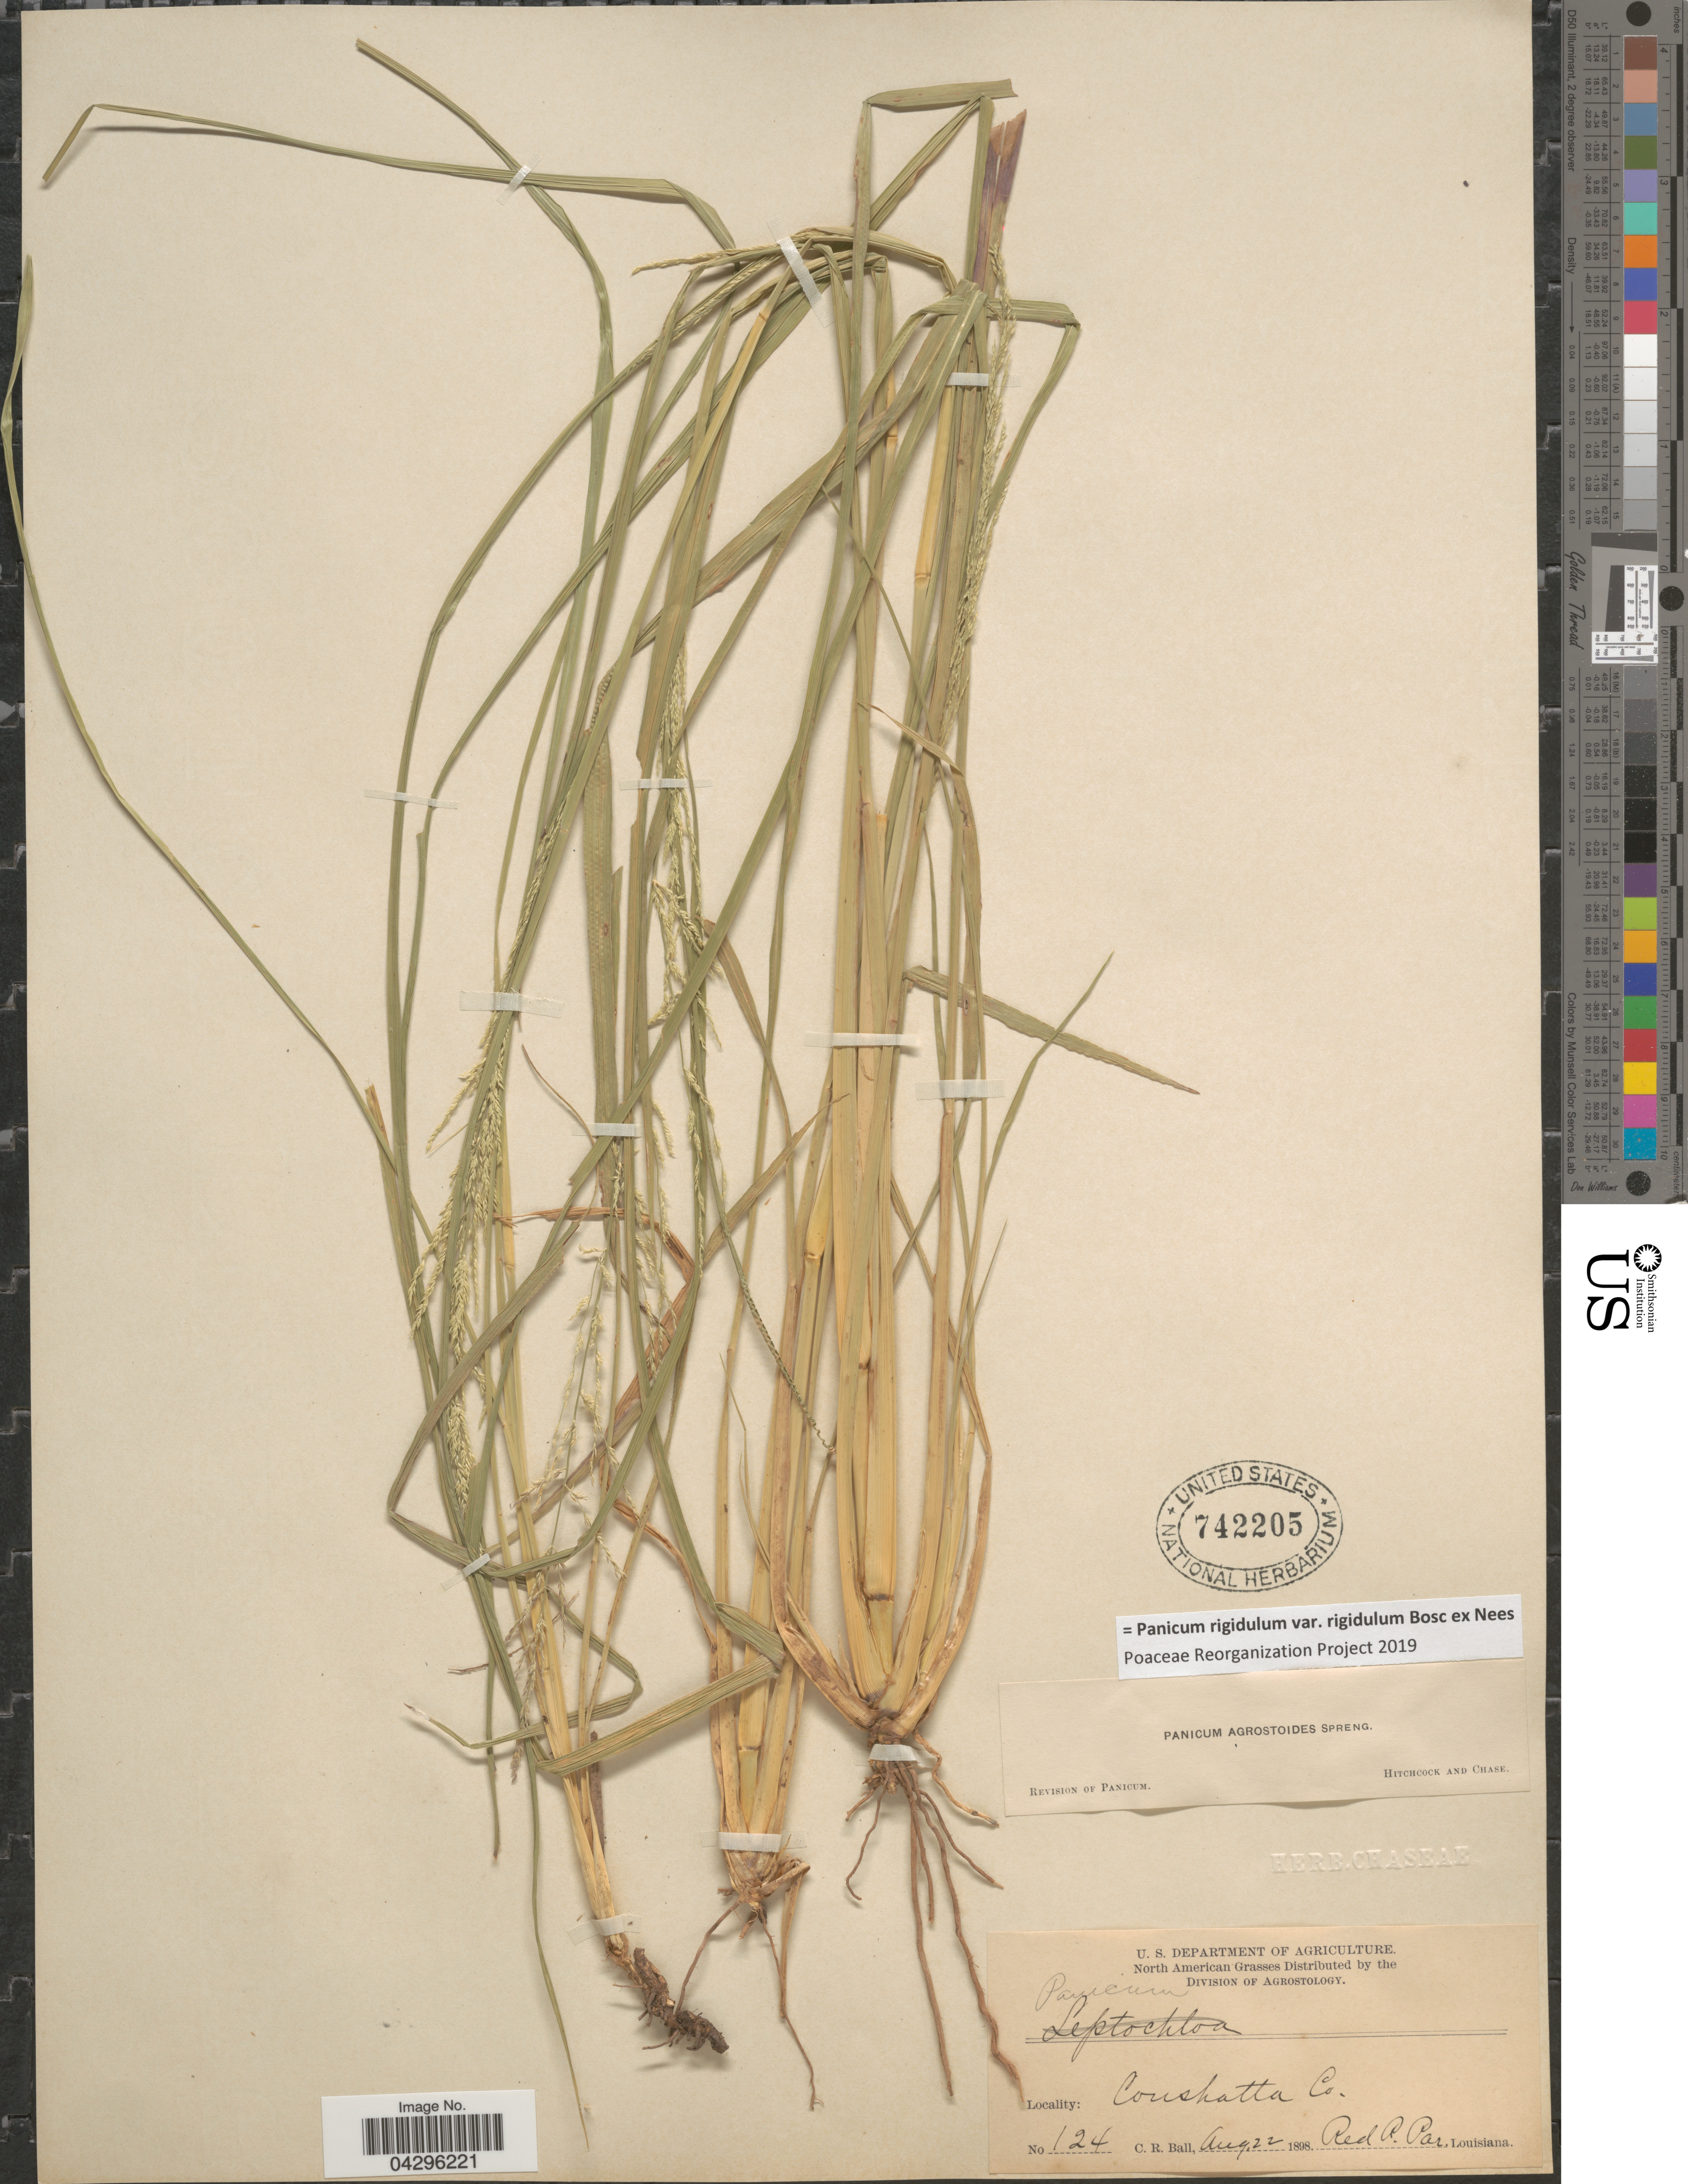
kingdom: Plantae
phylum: Tracheophyta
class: Liliopsida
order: Poales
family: Poaceae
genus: Panicum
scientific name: Panicum rigidulum var. rigidulum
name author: Bosc ex Nees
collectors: C. R. Ball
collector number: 124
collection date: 1898-08-22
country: United States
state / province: Louisiana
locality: Coushatta Co. Red R. Par.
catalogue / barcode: US 742205